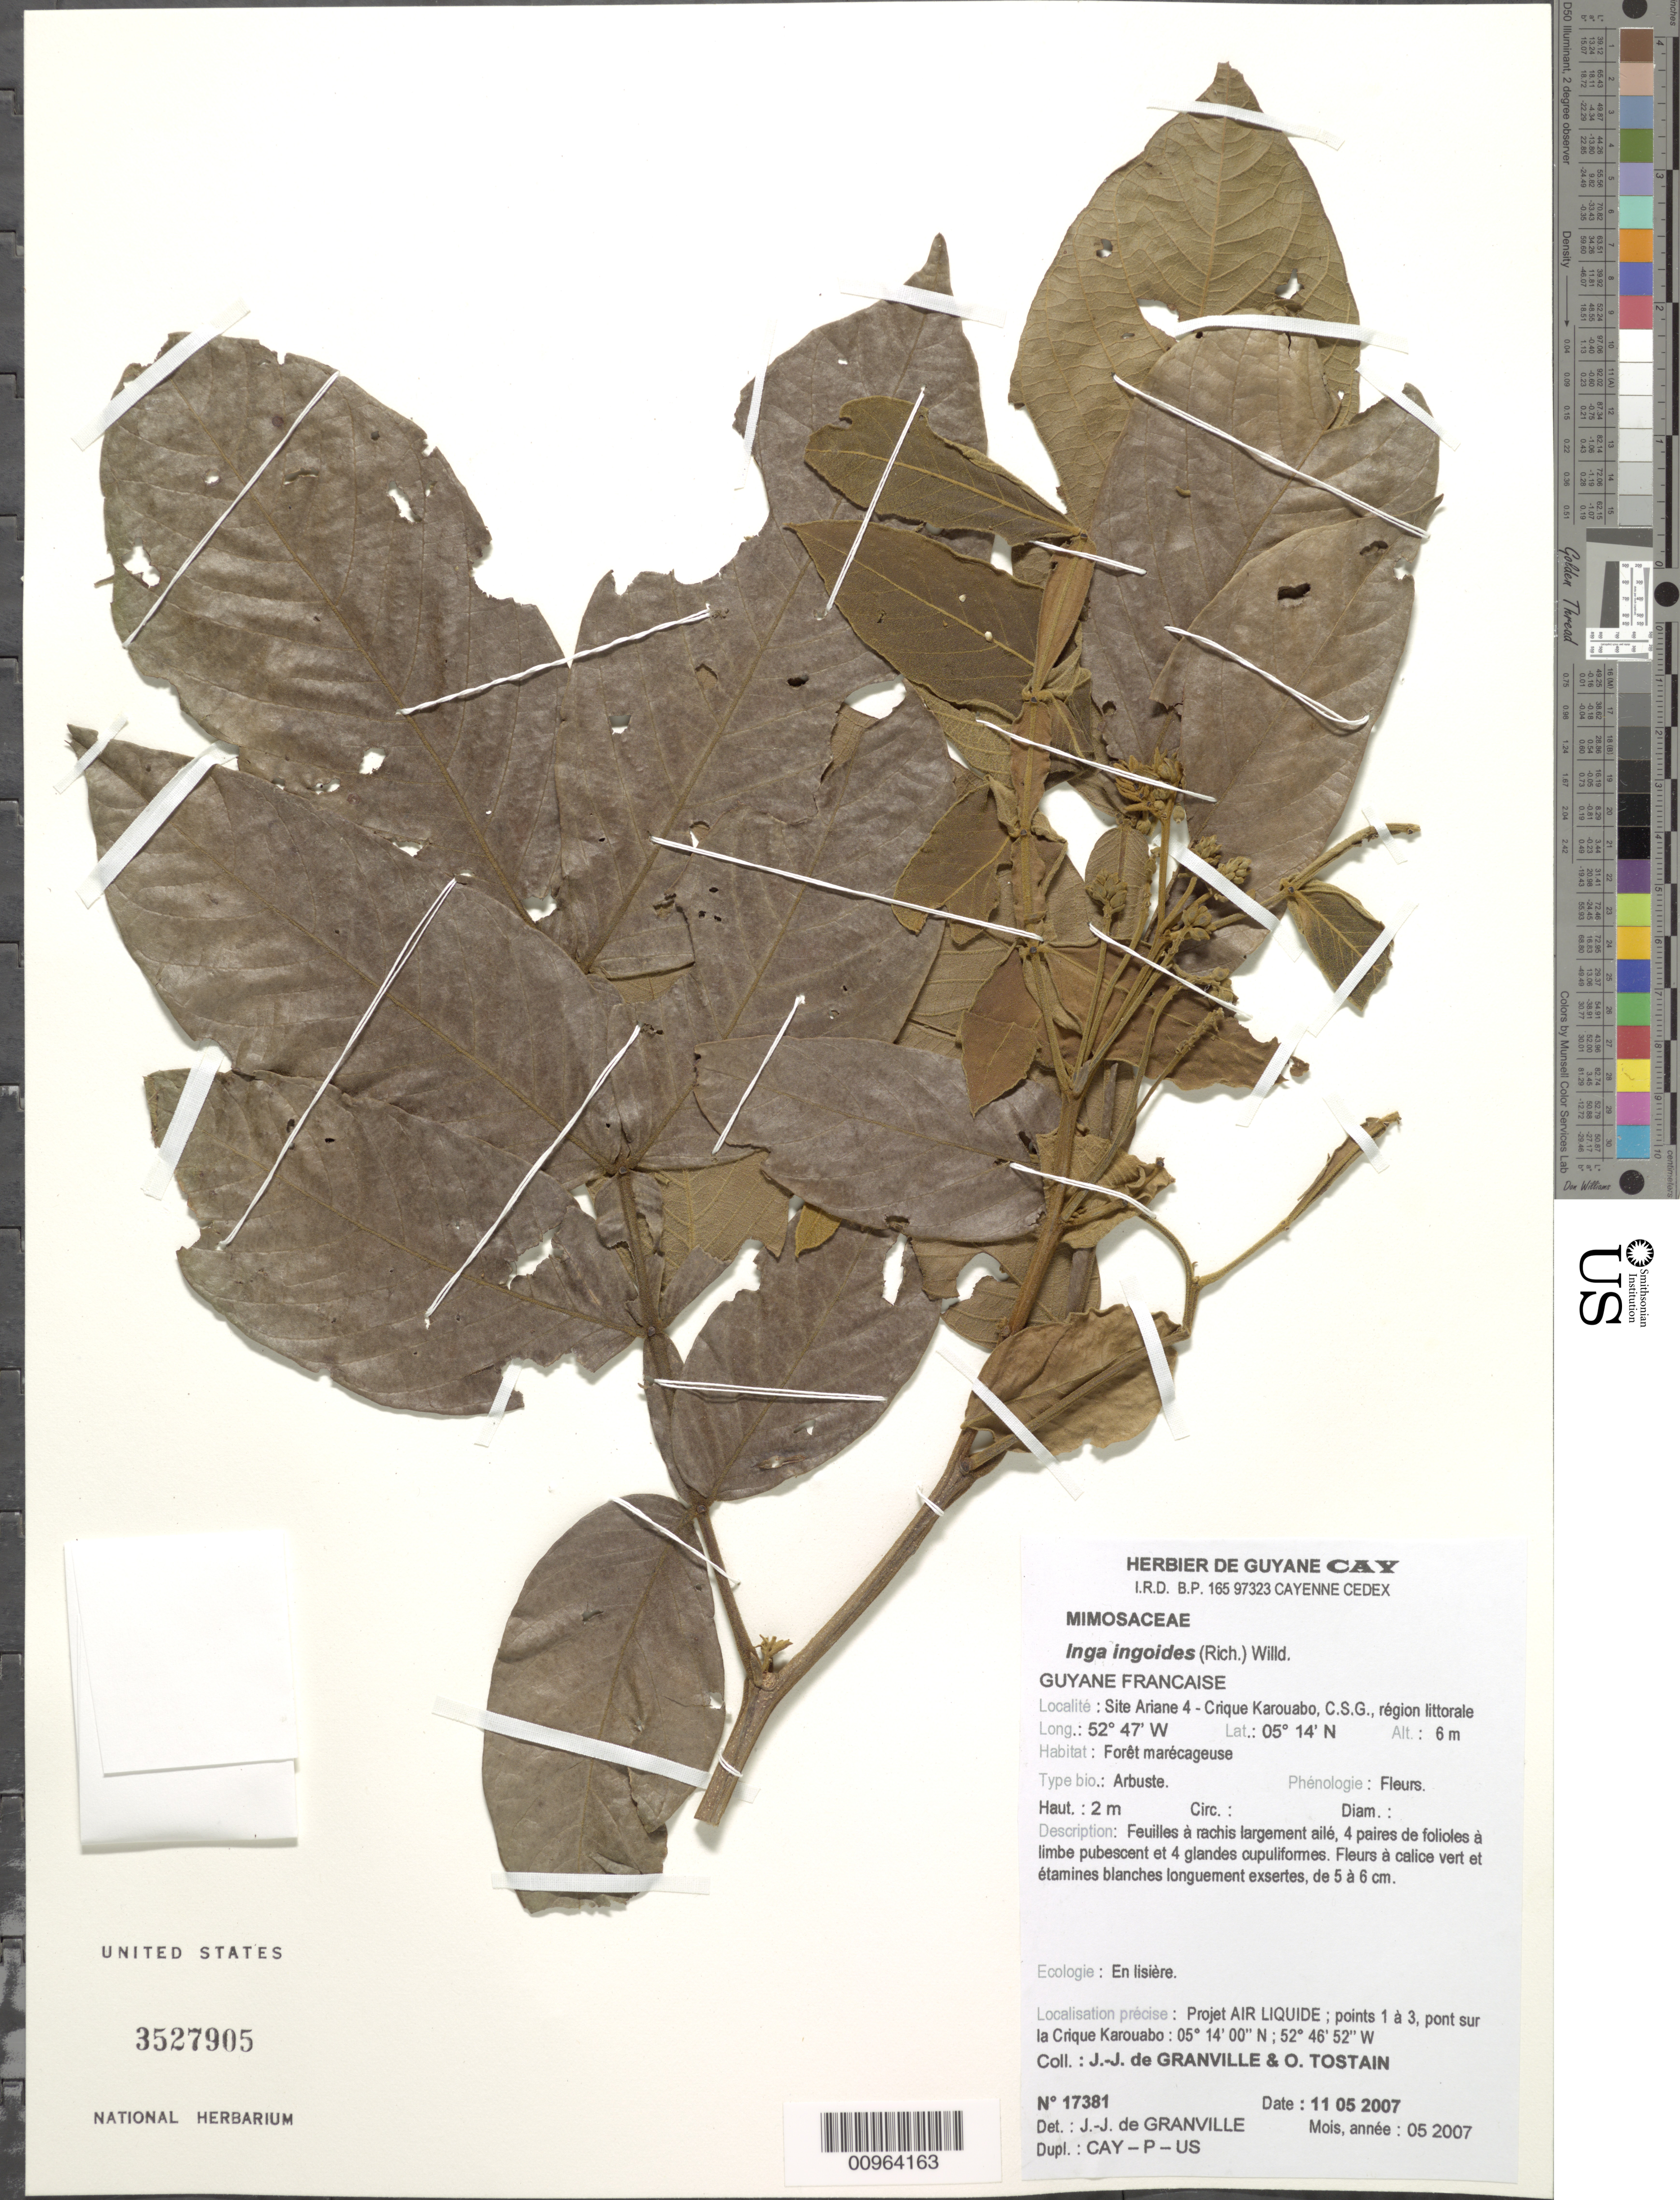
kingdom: Plantae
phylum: Tracheophyta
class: Magnoliopsida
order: Fabales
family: Fabaceae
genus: Inga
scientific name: Inga ingoides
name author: (Rich.) Willd.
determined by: Granville, J. J. de, (CAY), Institut de Recherche pour le Developpement (IRD) (FRENCH GUIANA)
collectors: J.-J. de Granville & O. Tostain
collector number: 17381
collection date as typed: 11-May-07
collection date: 2007-05-11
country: French Guiana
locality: Crique Karouabo, C.S.G., Site Ariane 4. Projet AIR LIQUIDE; points 1 a 3, pont sur la Crique Karouabo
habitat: Region littorale; foret marecageuse; en lisiere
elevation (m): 6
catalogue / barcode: US 3527905